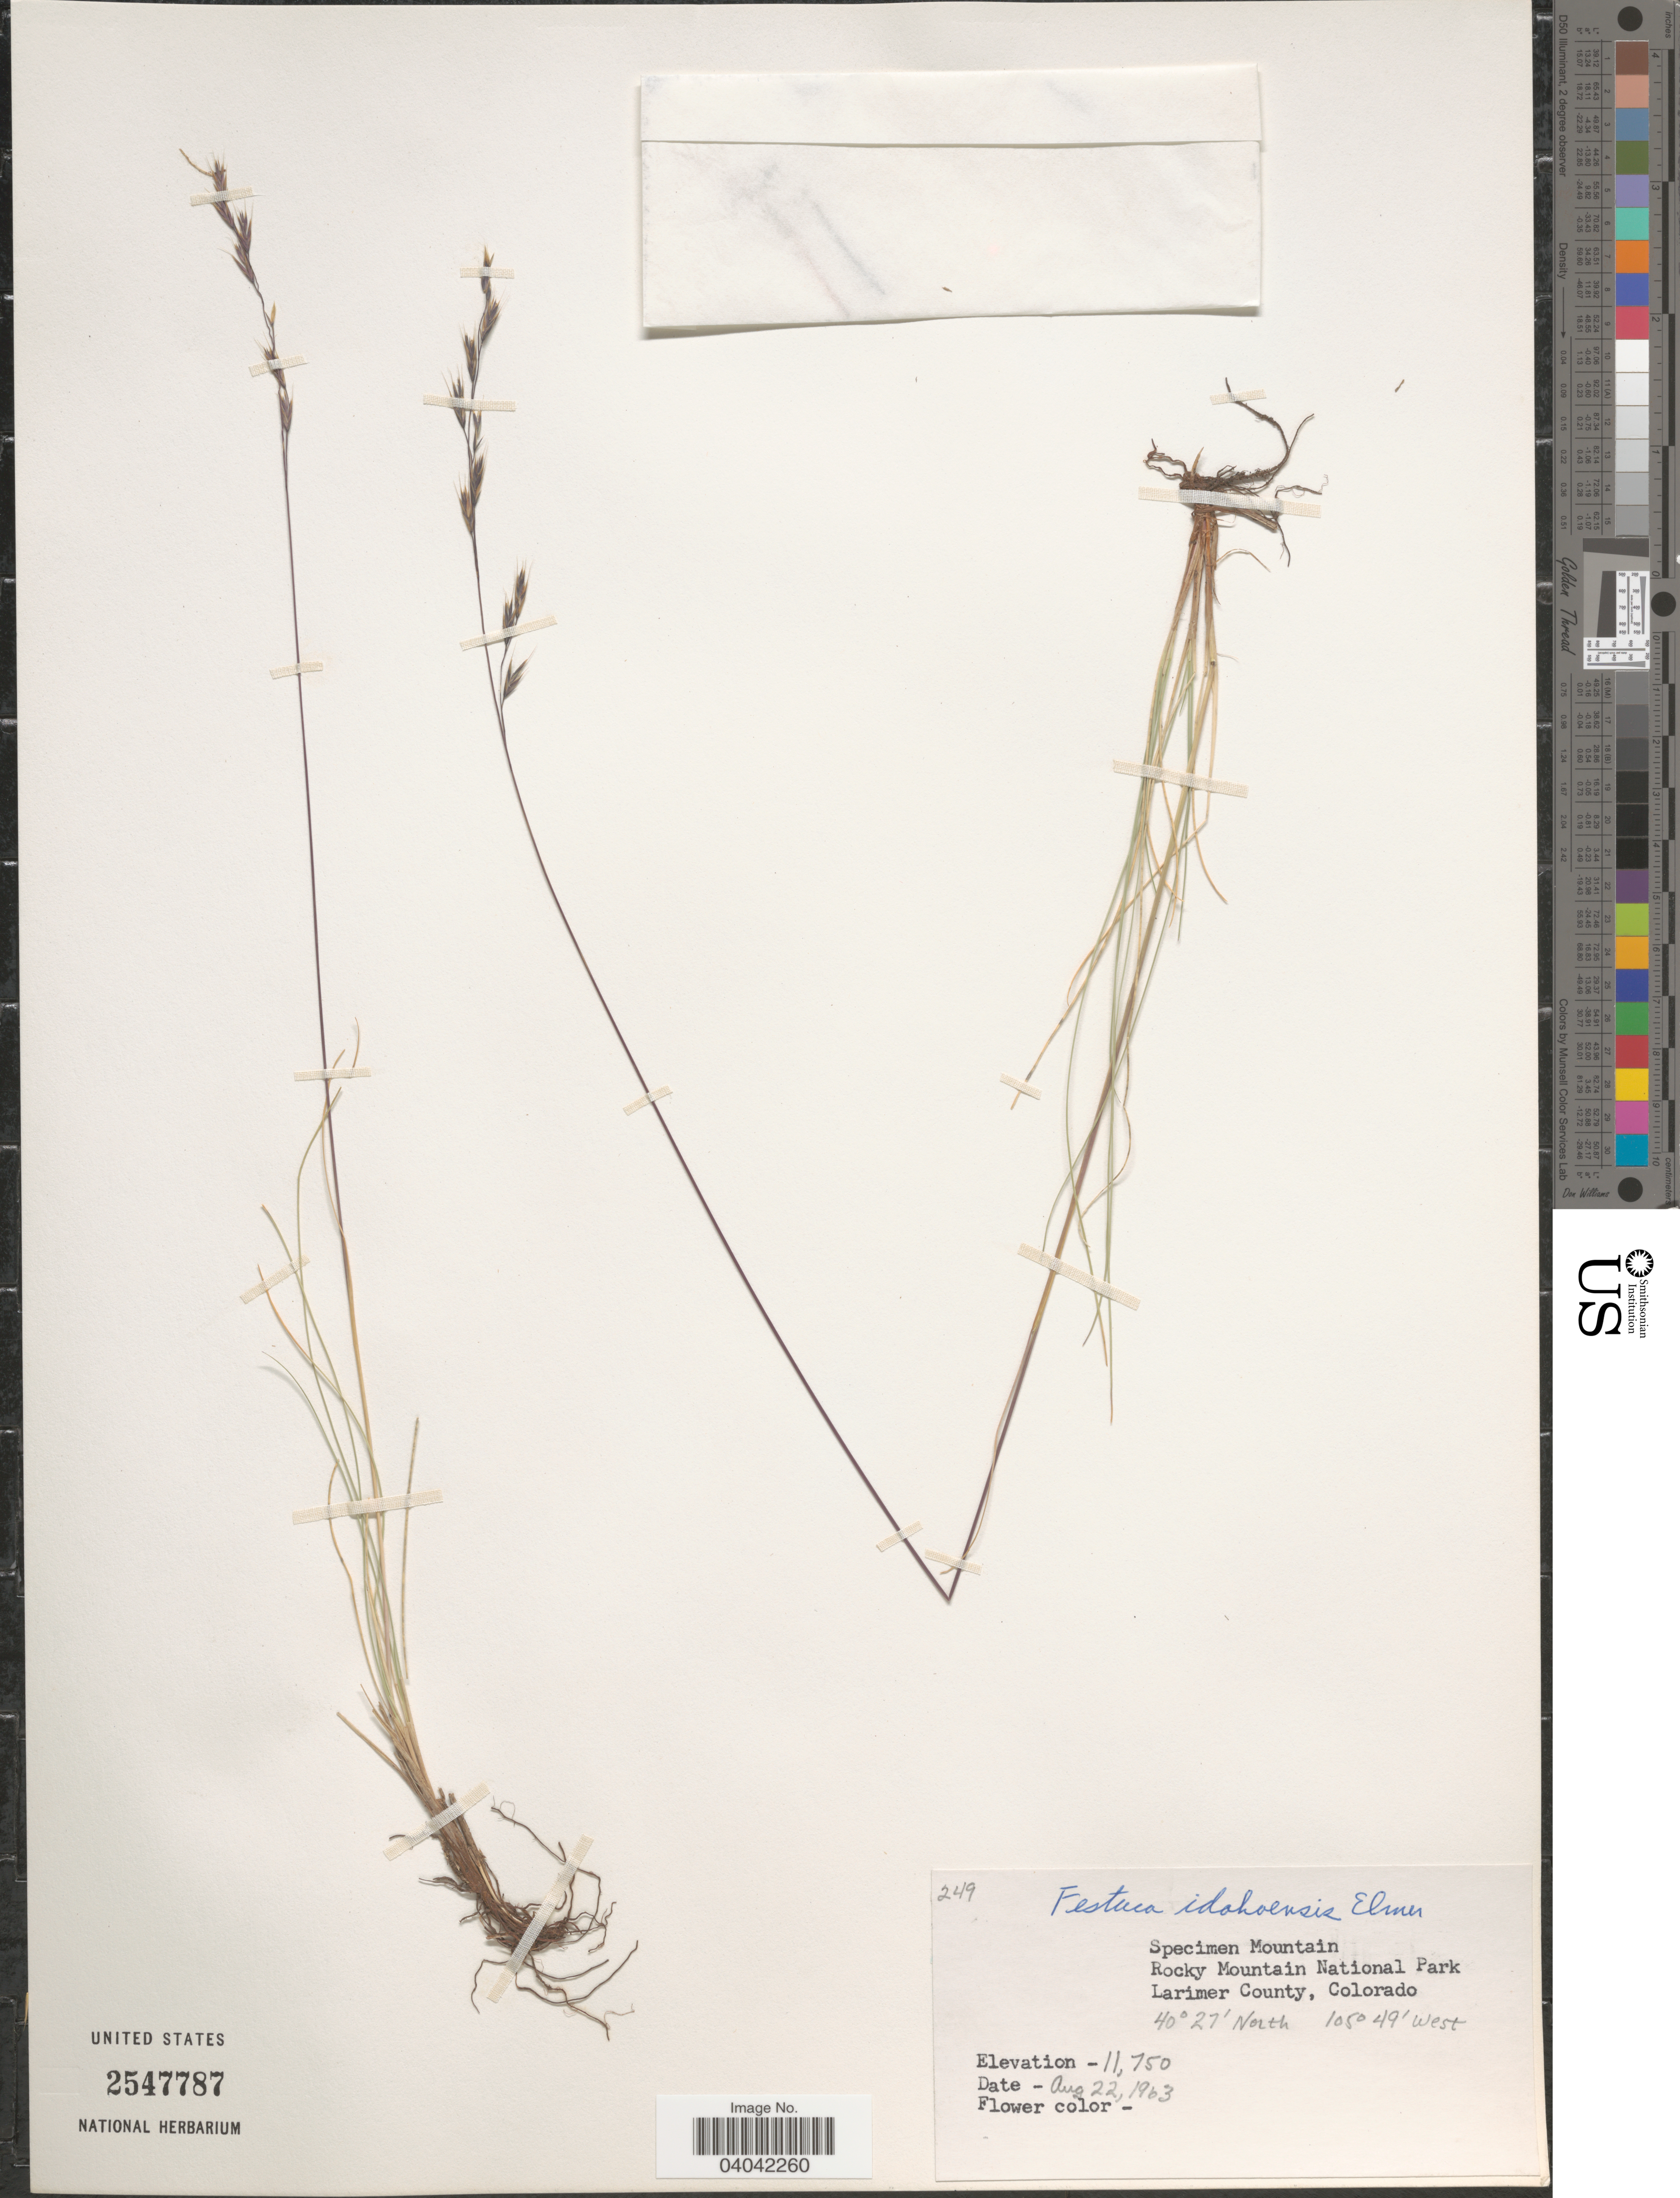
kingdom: Plantae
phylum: Tracheophyta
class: Liliopsida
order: Poales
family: Poaceae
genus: Festuca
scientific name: Festuca idahoensis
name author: Elmer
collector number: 249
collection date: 1963-08-22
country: United States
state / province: Colorado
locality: Specimen Mountain. Rocky Mountain National Park. Larimer County.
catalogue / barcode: US 2547787